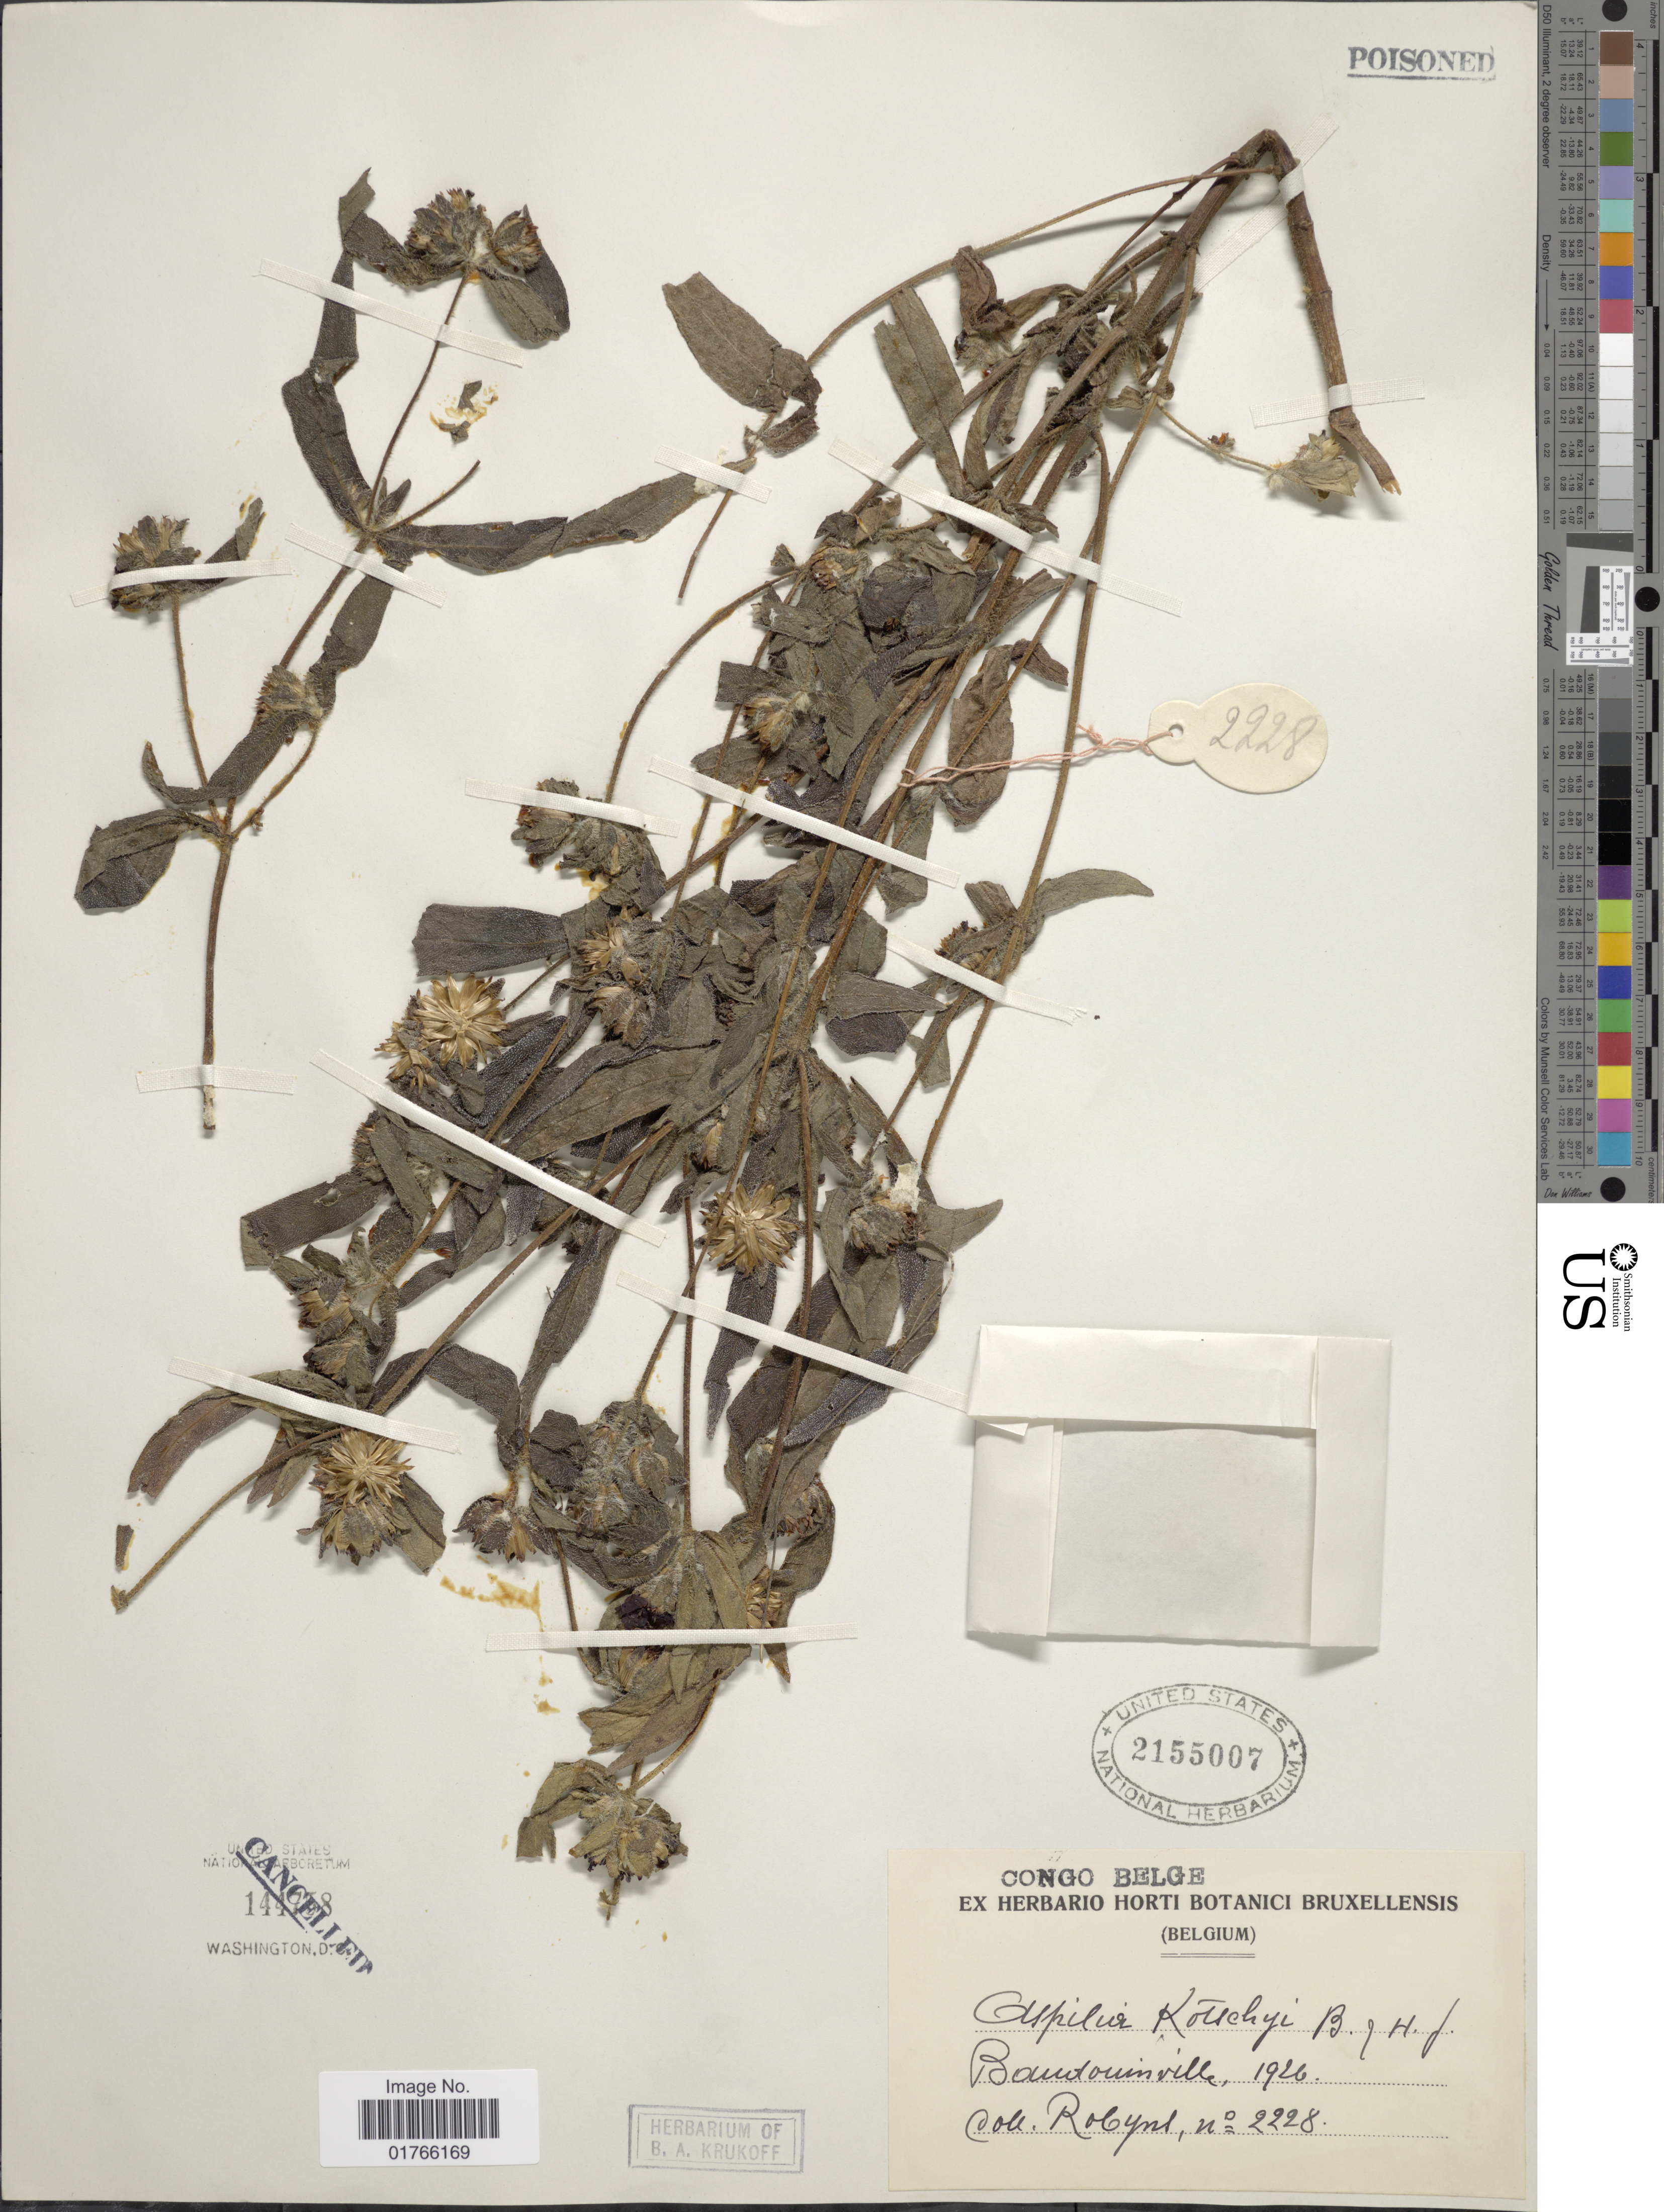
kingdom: Plantae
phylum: Tracheophyta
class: Magnoliopsida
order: Asterales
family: Asteraceae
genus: Aspilia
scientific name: Aspilia kotschyi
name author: (Sch. Bip.) Oliv.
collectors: -. Robyns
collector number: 2228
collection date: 1926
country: Congo, Democratic Republic of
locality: Congo Belge, Baudouinville.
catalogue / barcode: US 2155007